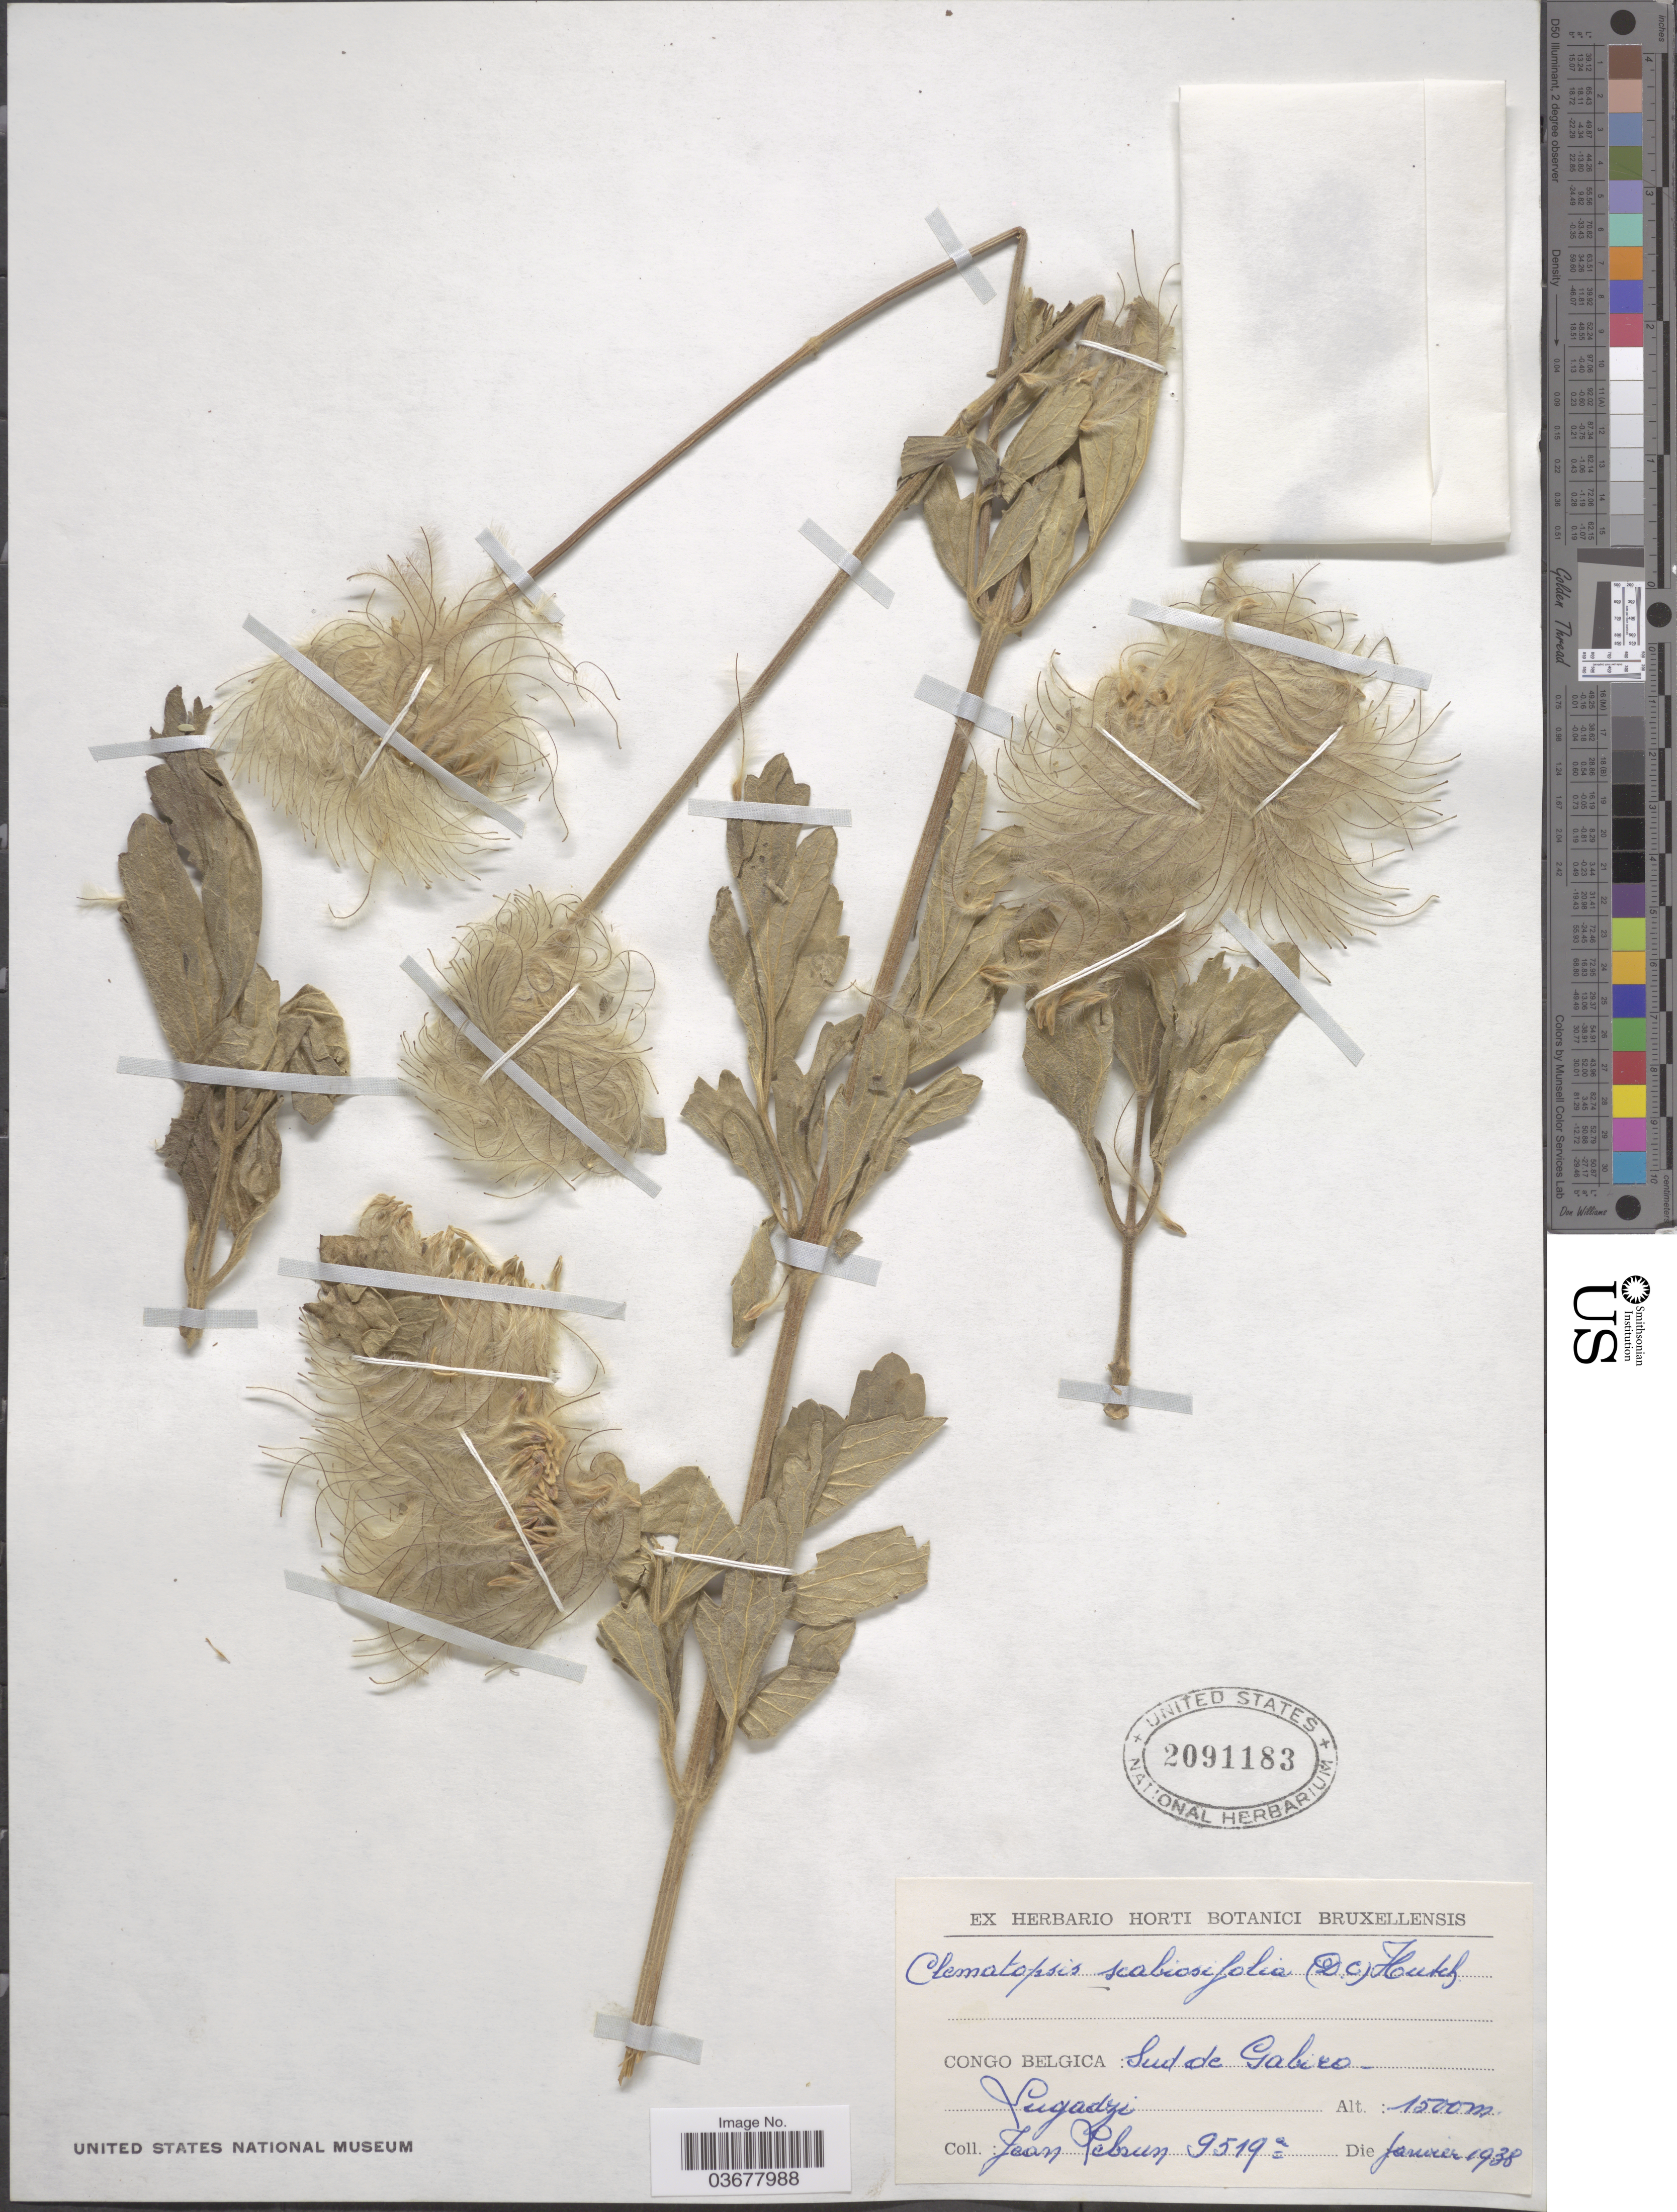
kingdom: Plantae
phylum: Tracheophyta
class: Magnoliopsida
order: Ranunculales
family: Ranunculaceae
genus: Clematis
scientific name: Clematis scabiosifolia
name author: DC.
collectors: J. A. Lebrun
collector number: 9519a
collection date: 1938-01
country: Congo, Democratic Republic of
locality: Congo Belgica: sud de Gabiro. Lugadzi.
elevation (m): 1500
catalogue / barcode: US 2091183